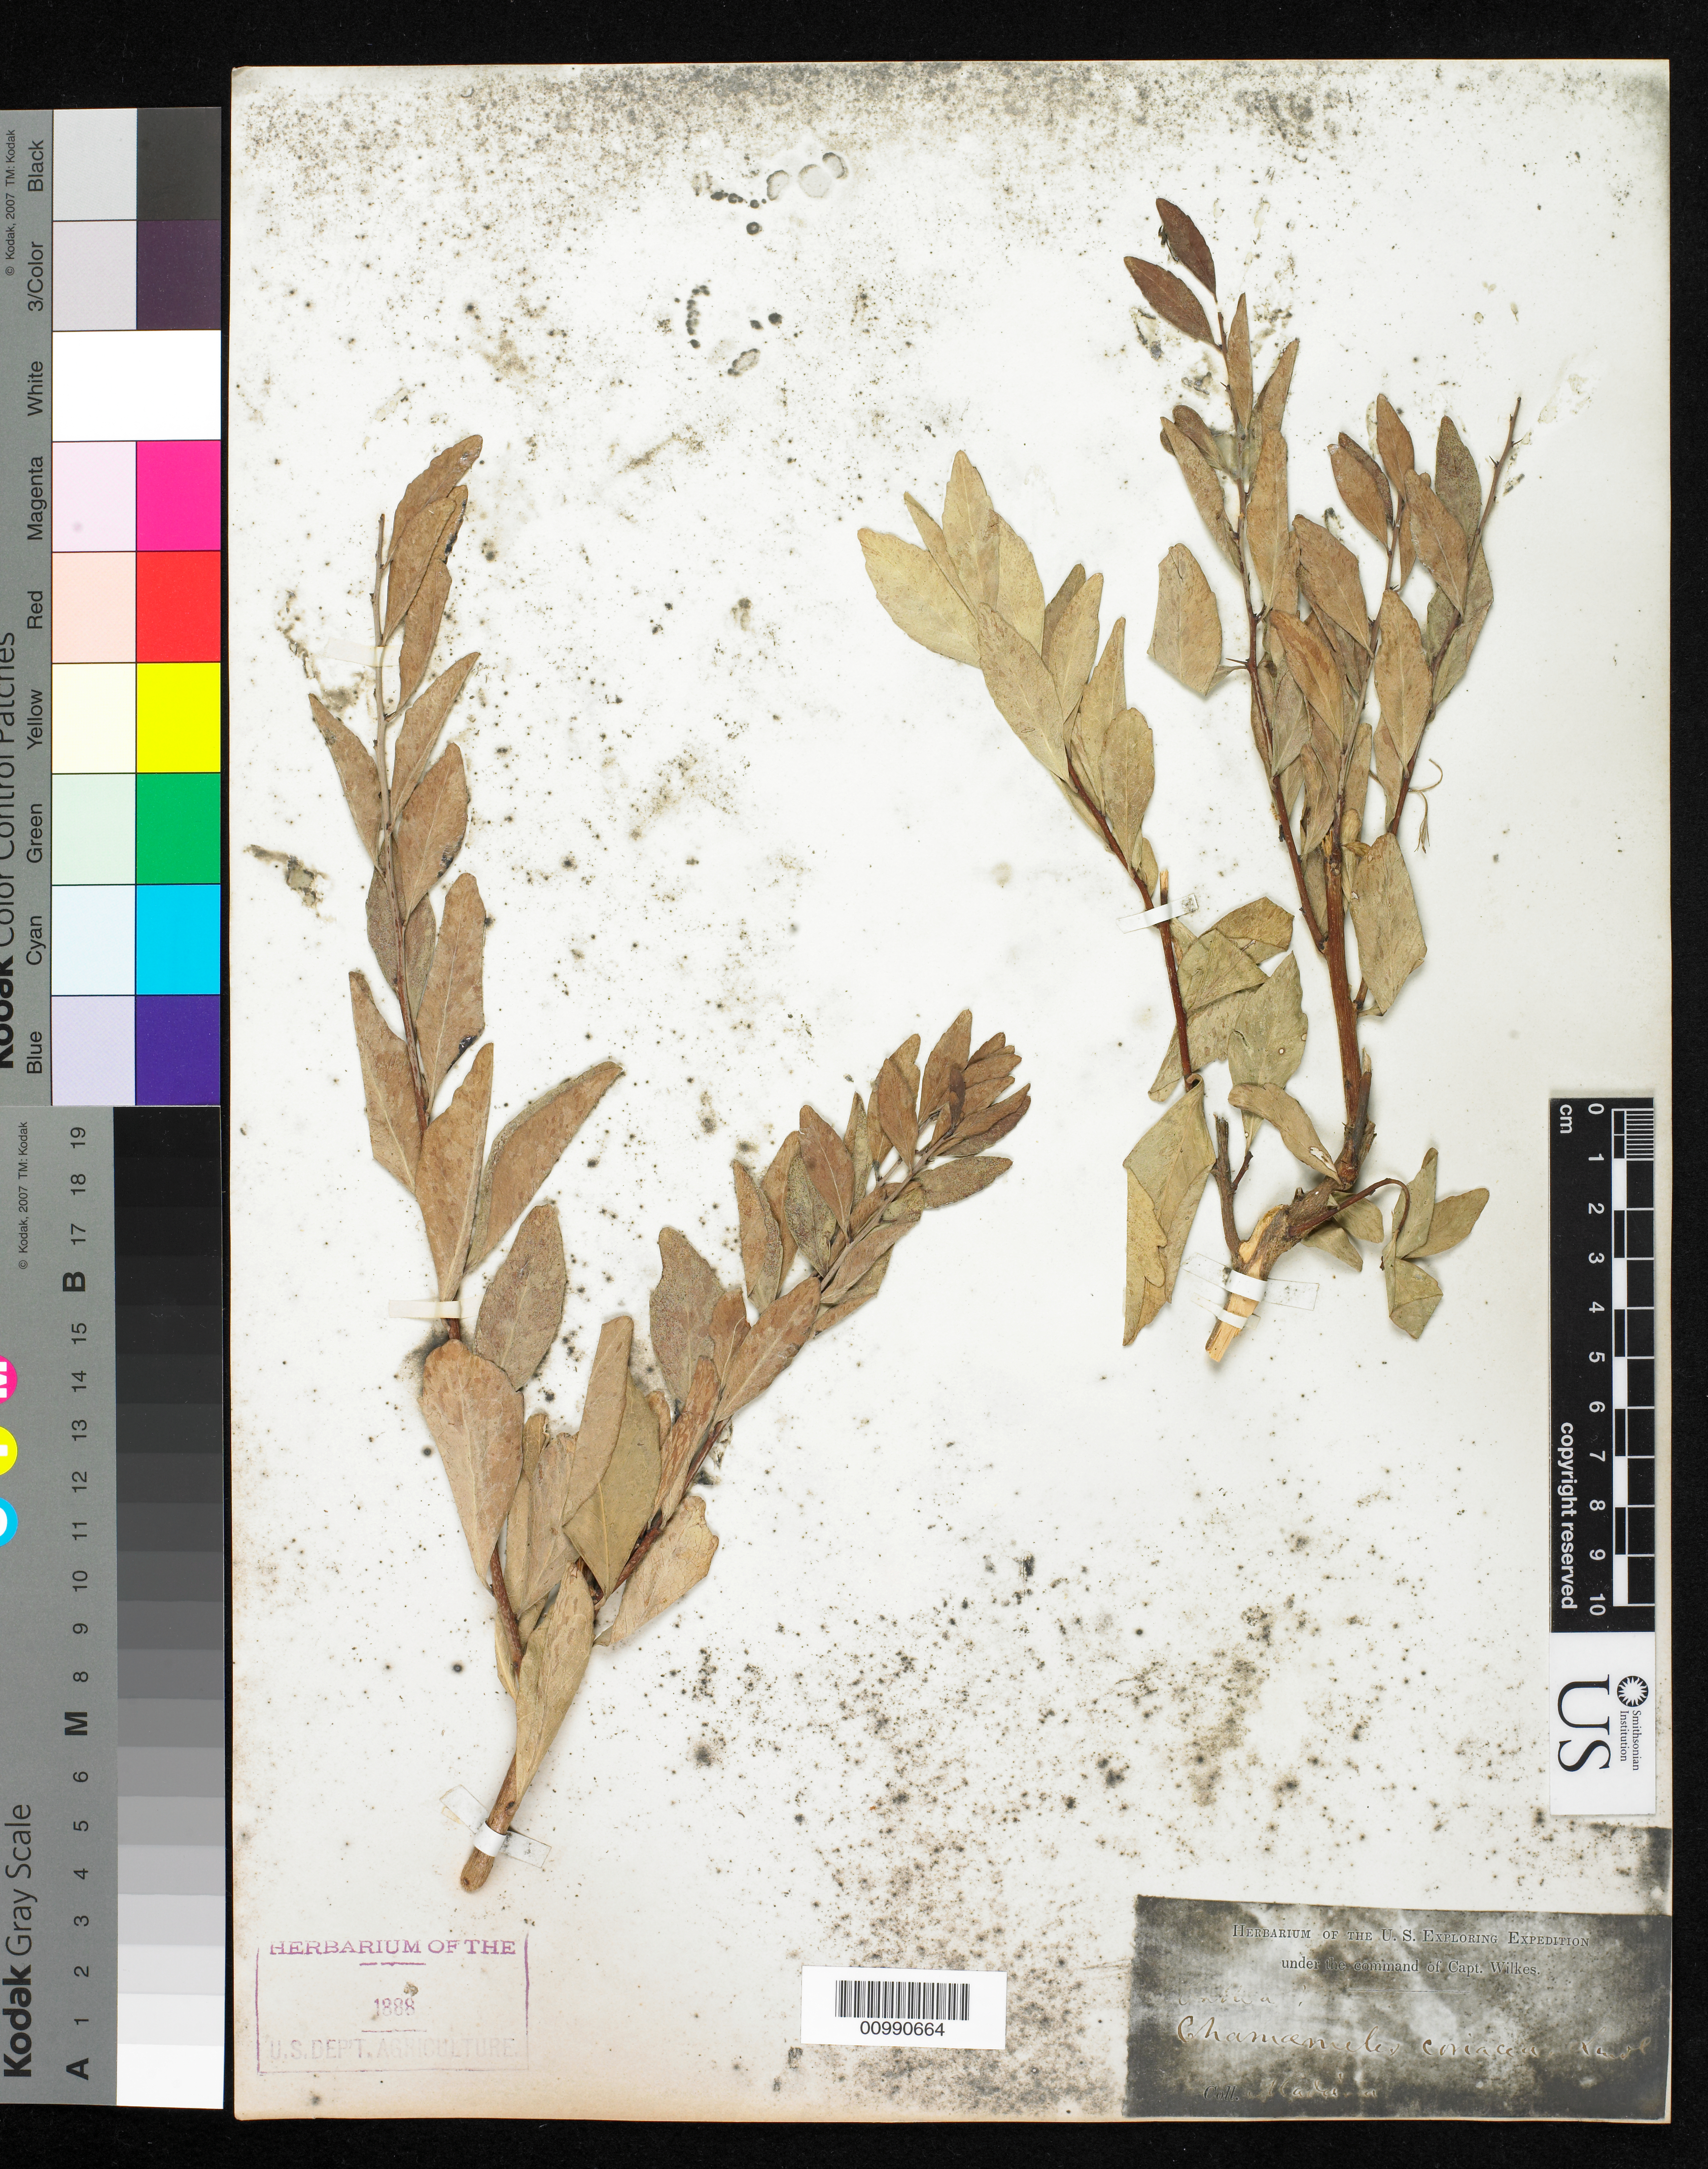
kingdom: Plantae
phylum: Tracheophyta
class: Magnoliopsida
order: Celastrales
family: Celastraceae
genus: Gymnosporia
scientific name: Gymnosporia senegalensis subsp. europaea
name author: (Boiss.) Rivas Goday & Rivas Mart.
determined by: Strong, Mark T., (BOT), Smithsonian Institution - National Museum of Natural History (UNITED STATES)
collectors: Wilkes Explor. Exped.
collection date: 1838/1842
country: Portugal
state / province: Madeira (Aut. Reg.)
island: Madeira Is.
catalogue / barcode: US 98535